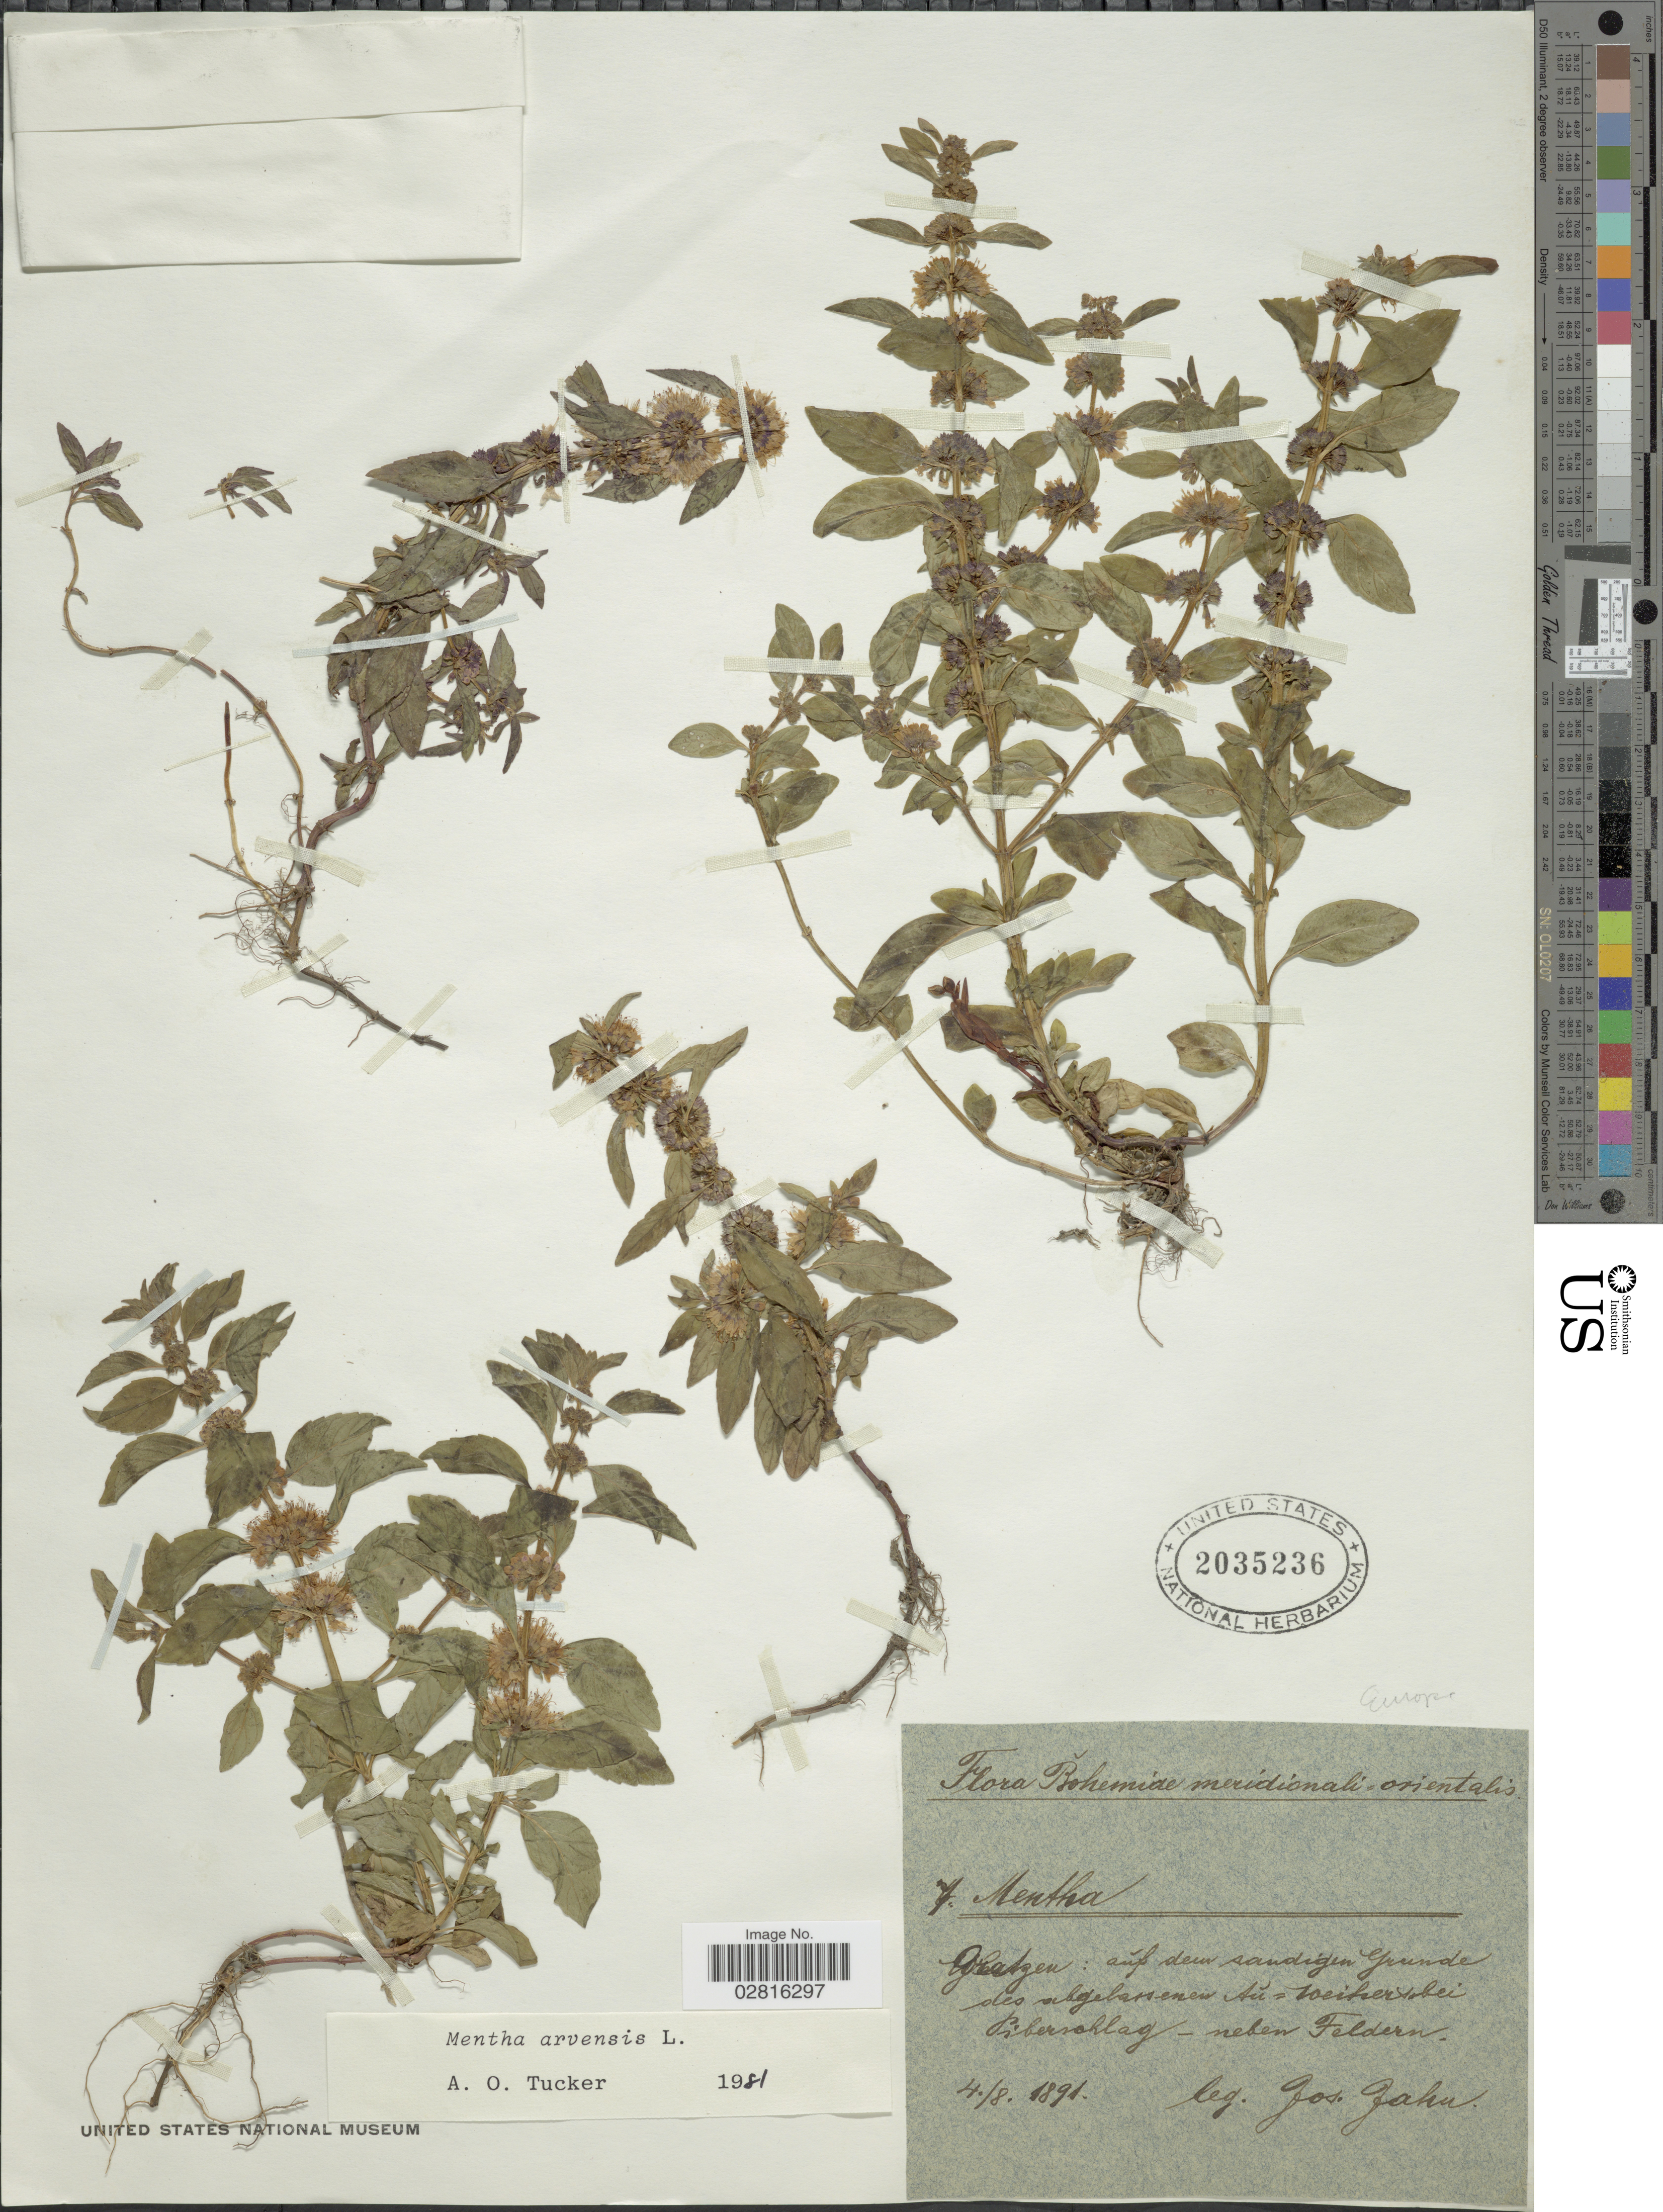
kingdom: Plantae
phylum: Tracheophyta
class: Magnoliopsida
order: Lamiales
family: Lamiaceae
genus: Mentha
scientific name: Mentha arvensis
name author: L.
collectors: J. Jahn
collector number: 7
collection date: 1891-08-04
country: Czechia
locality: Europe. Bohemiae meridionali-orientalis. Gratzen: auf dem sandigen Grunde des abgebassenen Au weihersabei Pibersohlag - neben Feldern [interpreted]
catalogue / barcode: US 2035236